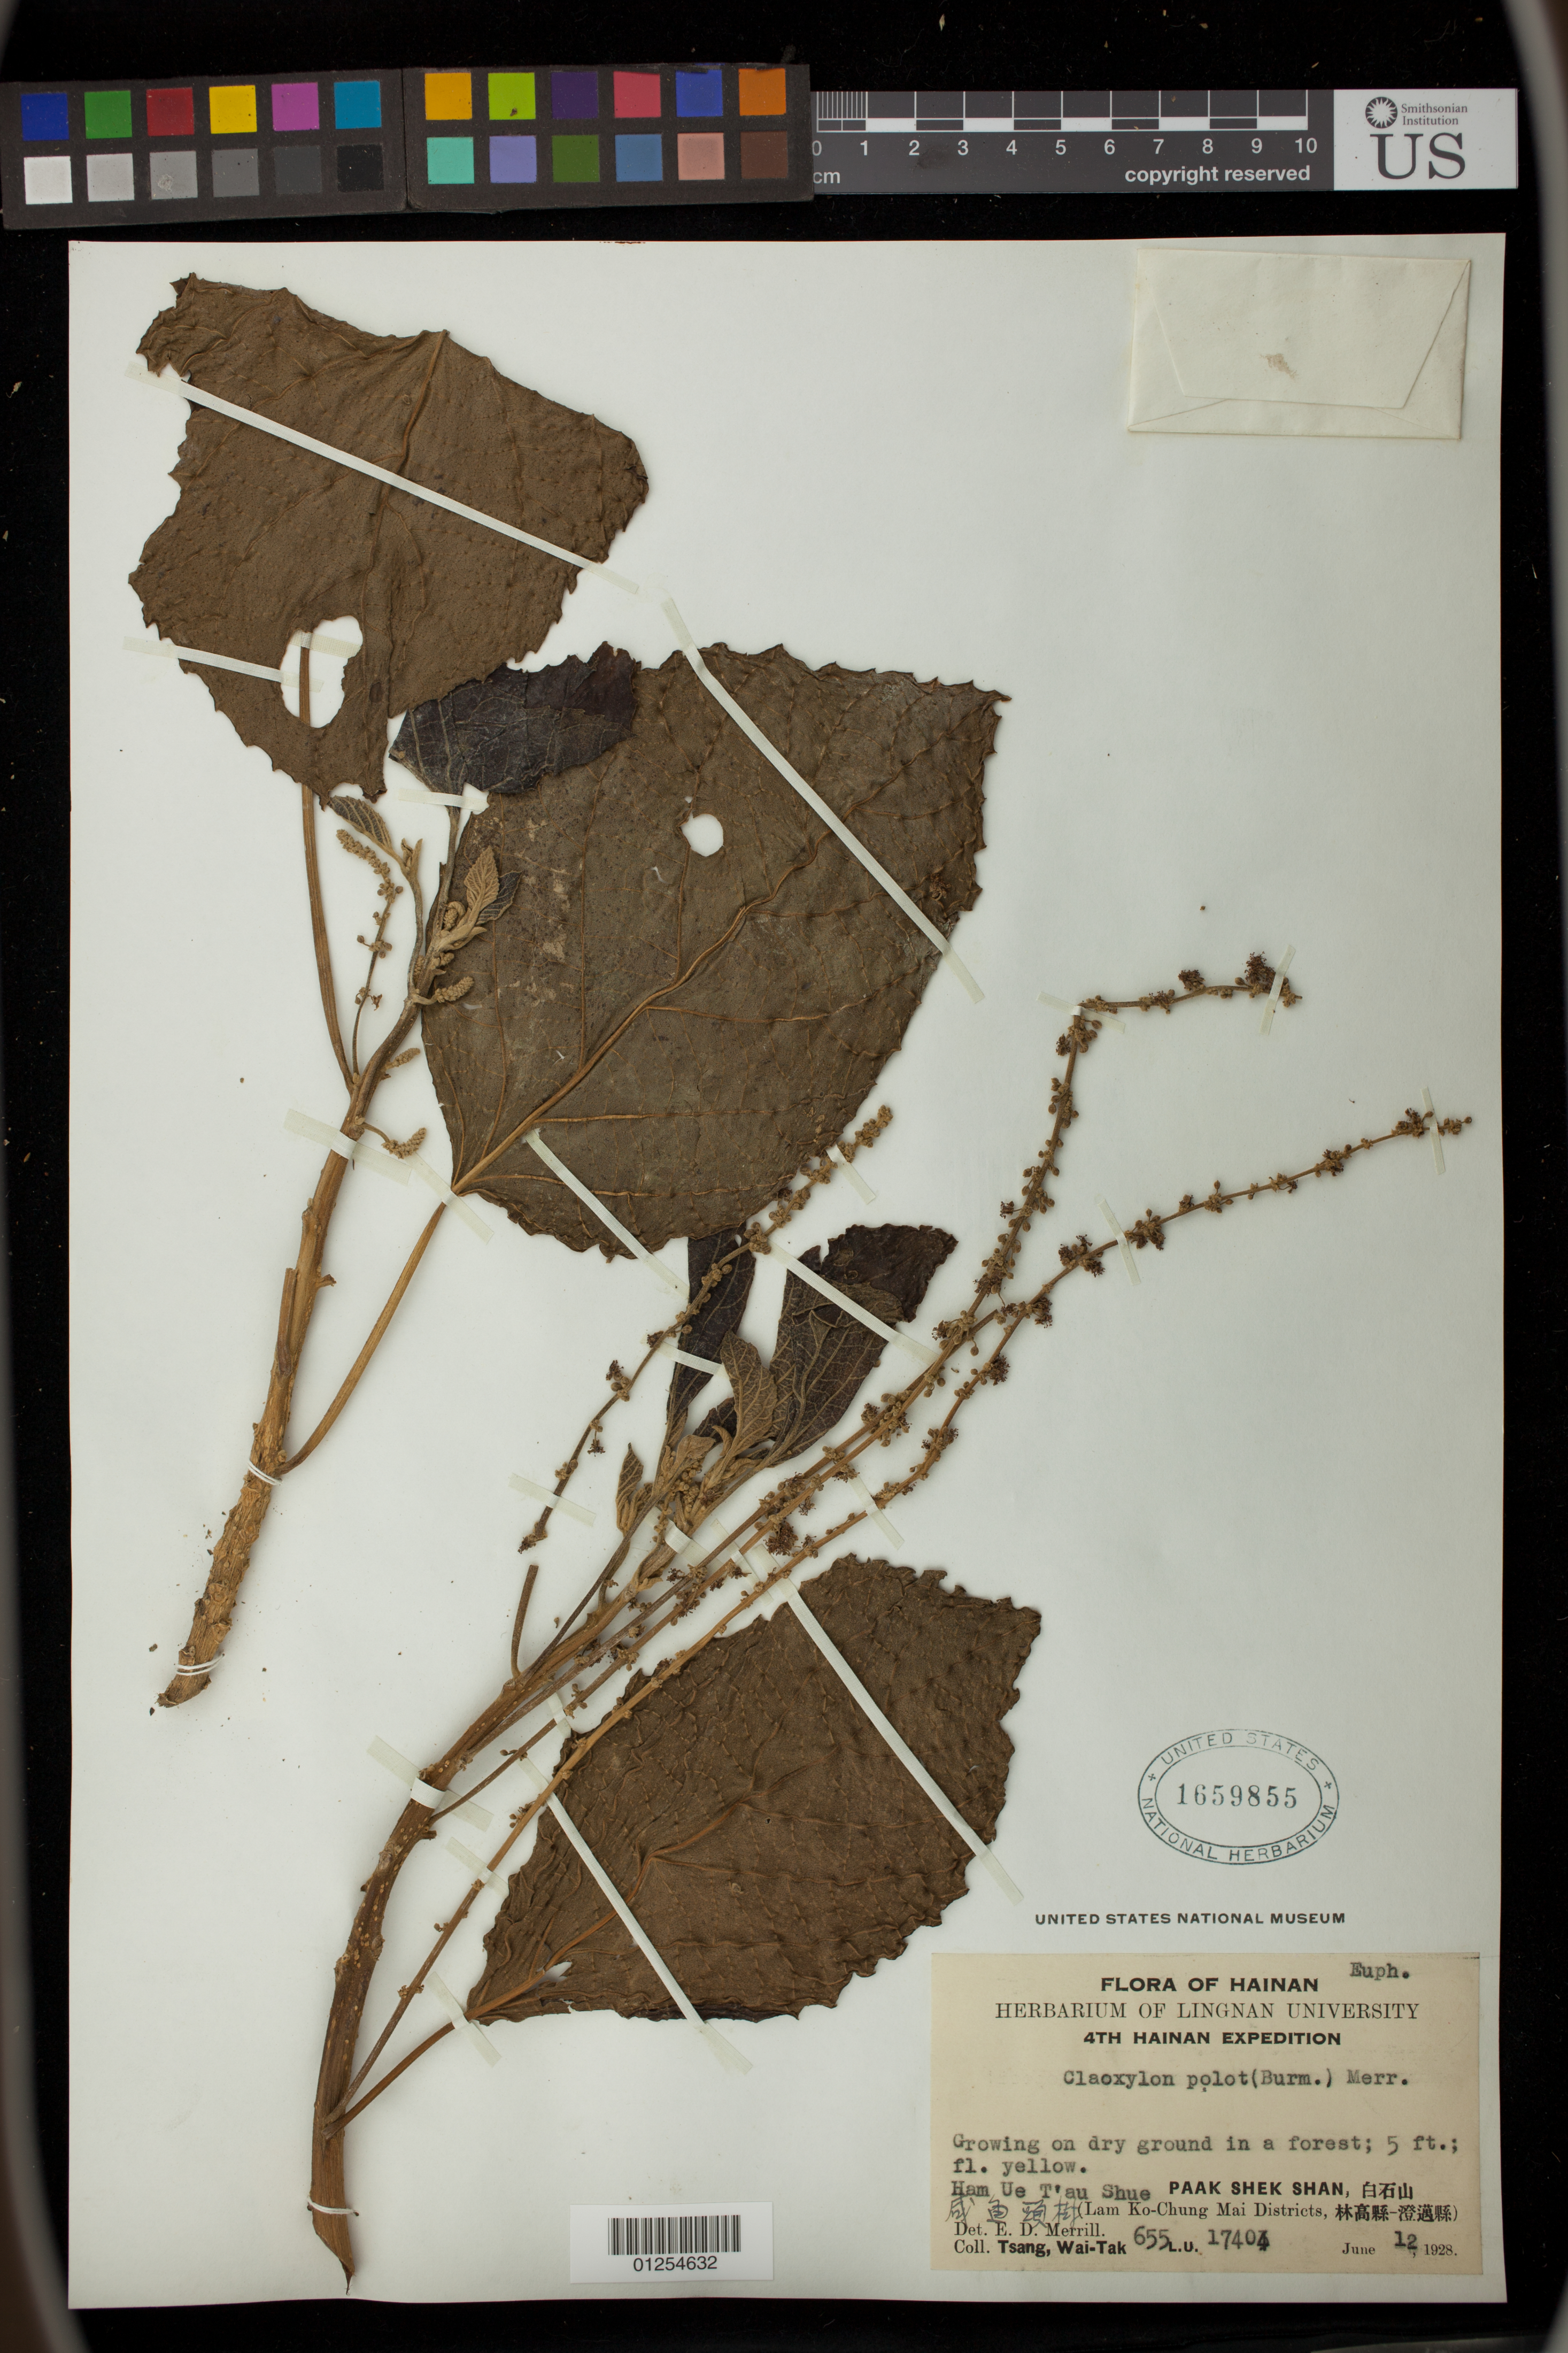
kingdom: Plantae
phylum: Tracheophyta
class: Magnoliopsida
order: Malpighiales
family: Euphorbiaceae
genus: Claoxylon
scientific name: Claoxylon polot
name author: (Burm. f.) Merr.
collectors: W. T. Tsang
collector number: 655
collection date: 1928-06-12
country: China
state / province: Hainan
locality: Ham Ue T'au Shue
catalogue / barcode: US 1659855